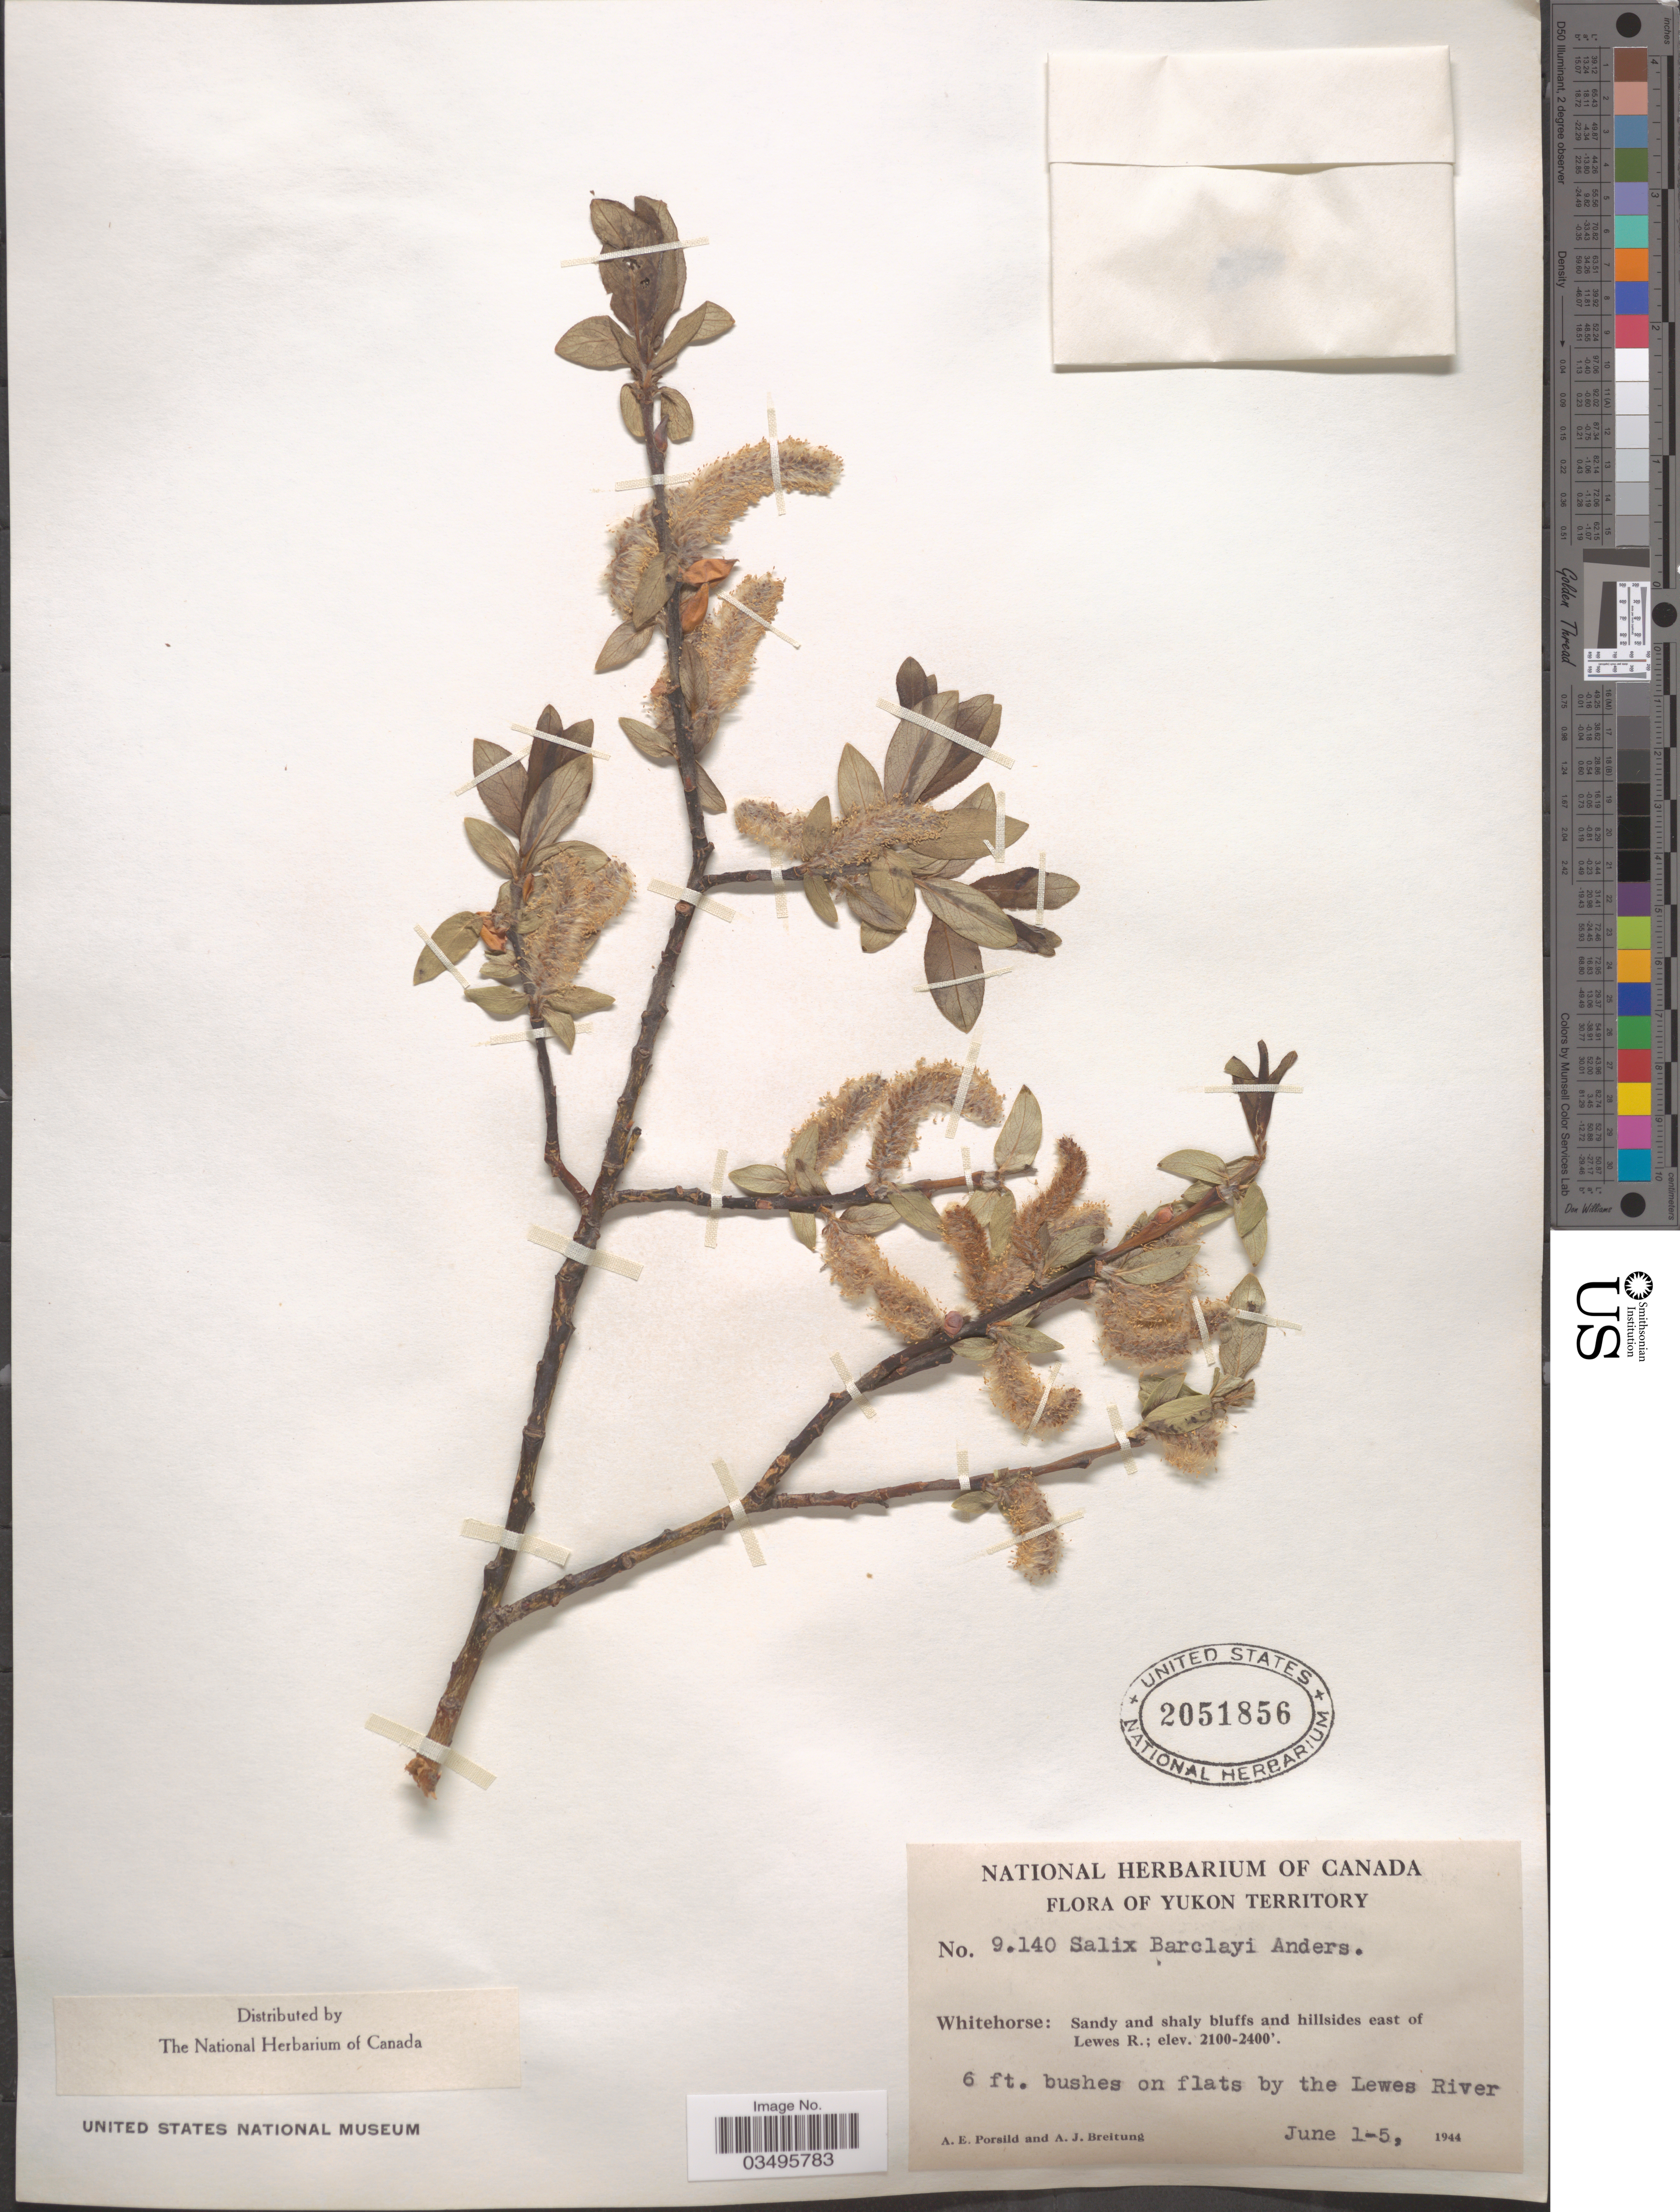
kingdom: Plantae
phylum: Tracheophyta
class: Magnoliopsida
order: Malpighiales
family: Salicaceae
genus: Salix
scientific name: Salix barclayi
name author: Andersson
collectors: A. E. Porsild & A. Breitung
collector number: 9140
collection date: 1944-06-01/1944-06-05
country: Canada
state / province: Yukon Territory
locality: Whitehorse: Sandy and shaly bluffs and hillsides east of Lewes R. Flats by the Lewes River.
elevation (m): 640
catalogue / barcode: US 2051856